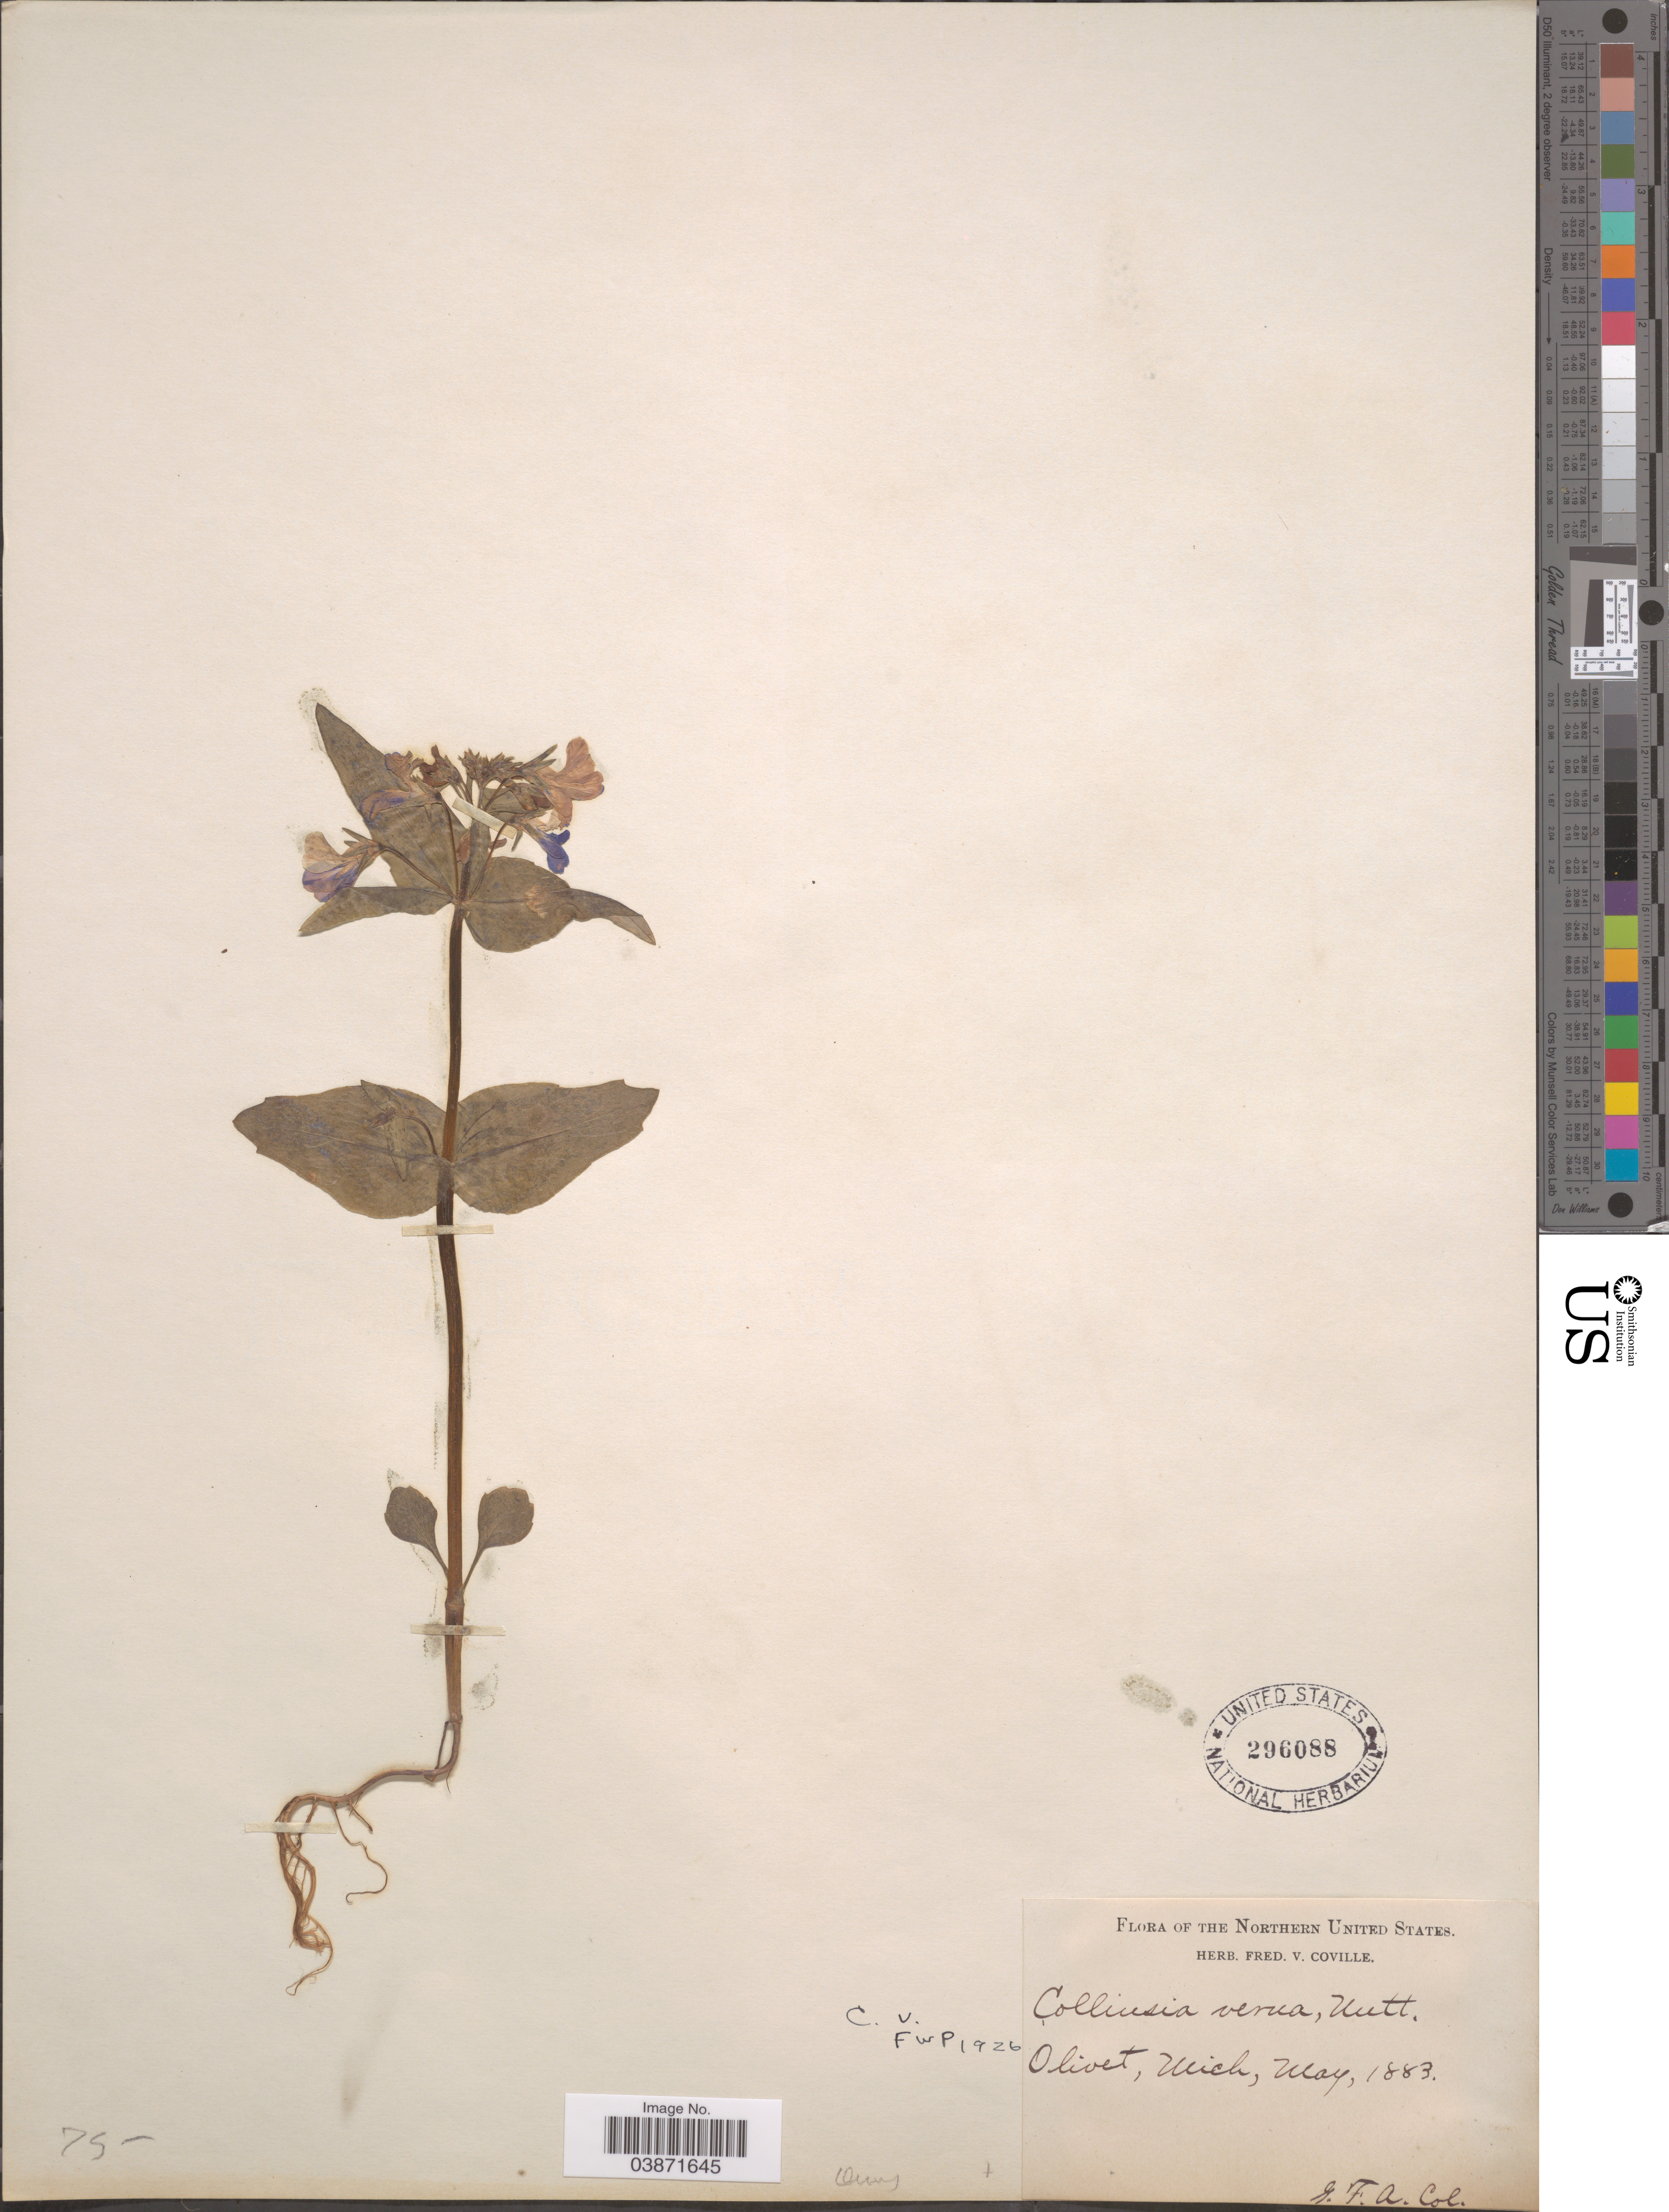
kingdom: Plantae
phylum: Tracheophyta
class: Magnoliopsida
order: Lamiales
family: Plantaginaceae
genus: Collinsia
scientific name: Collinsia verna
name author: Nutt.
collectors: G. F. A.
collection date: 1883-05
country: United States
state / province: Michigan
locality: Northern United States. Olivet.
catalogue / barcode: US 296088